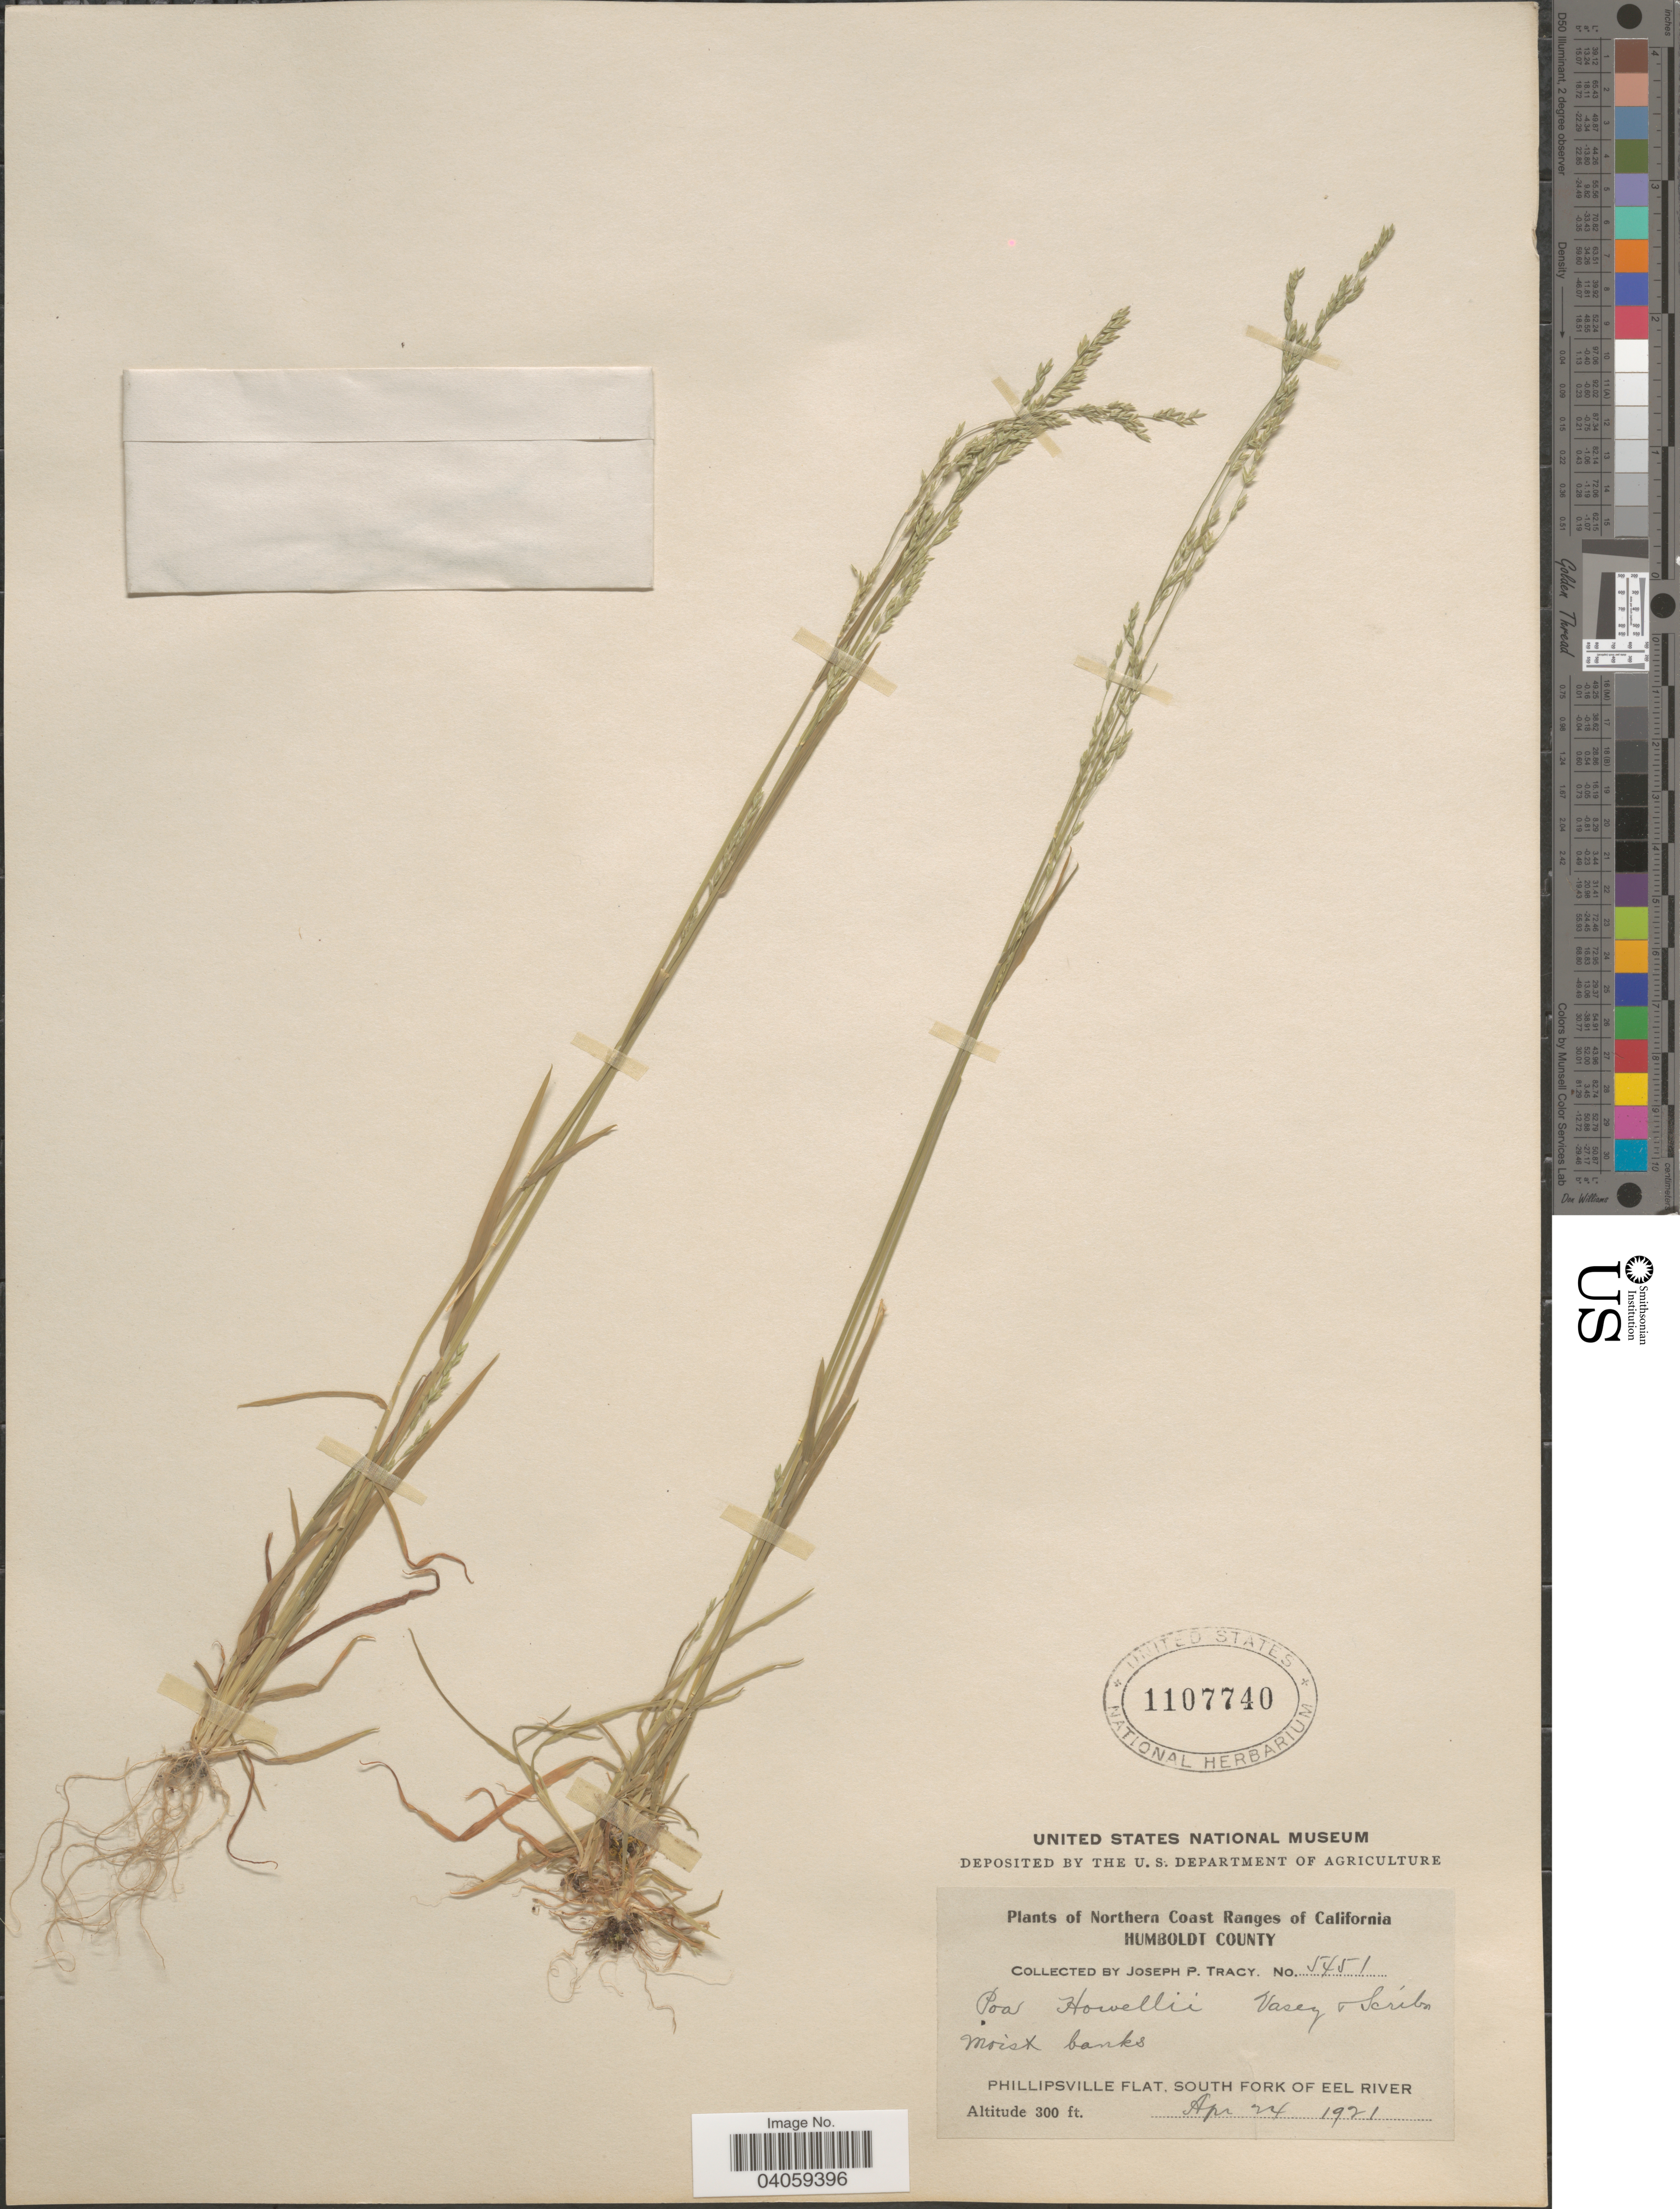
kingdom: Plantae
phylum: Tracheophyta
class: Liliopsida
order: Poales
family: Poaceae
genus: Poa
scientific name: Poa howellii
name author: Vasey & Scribn.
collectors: J. Tracy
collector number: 5451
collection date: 1921-04-24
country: United States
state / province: California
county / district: Humboldt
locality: Northern Coast Ranges of California. Humboldt County. Phillipsville Flat, South Fork of Eel River.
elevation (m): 91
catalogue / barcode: US 1107740